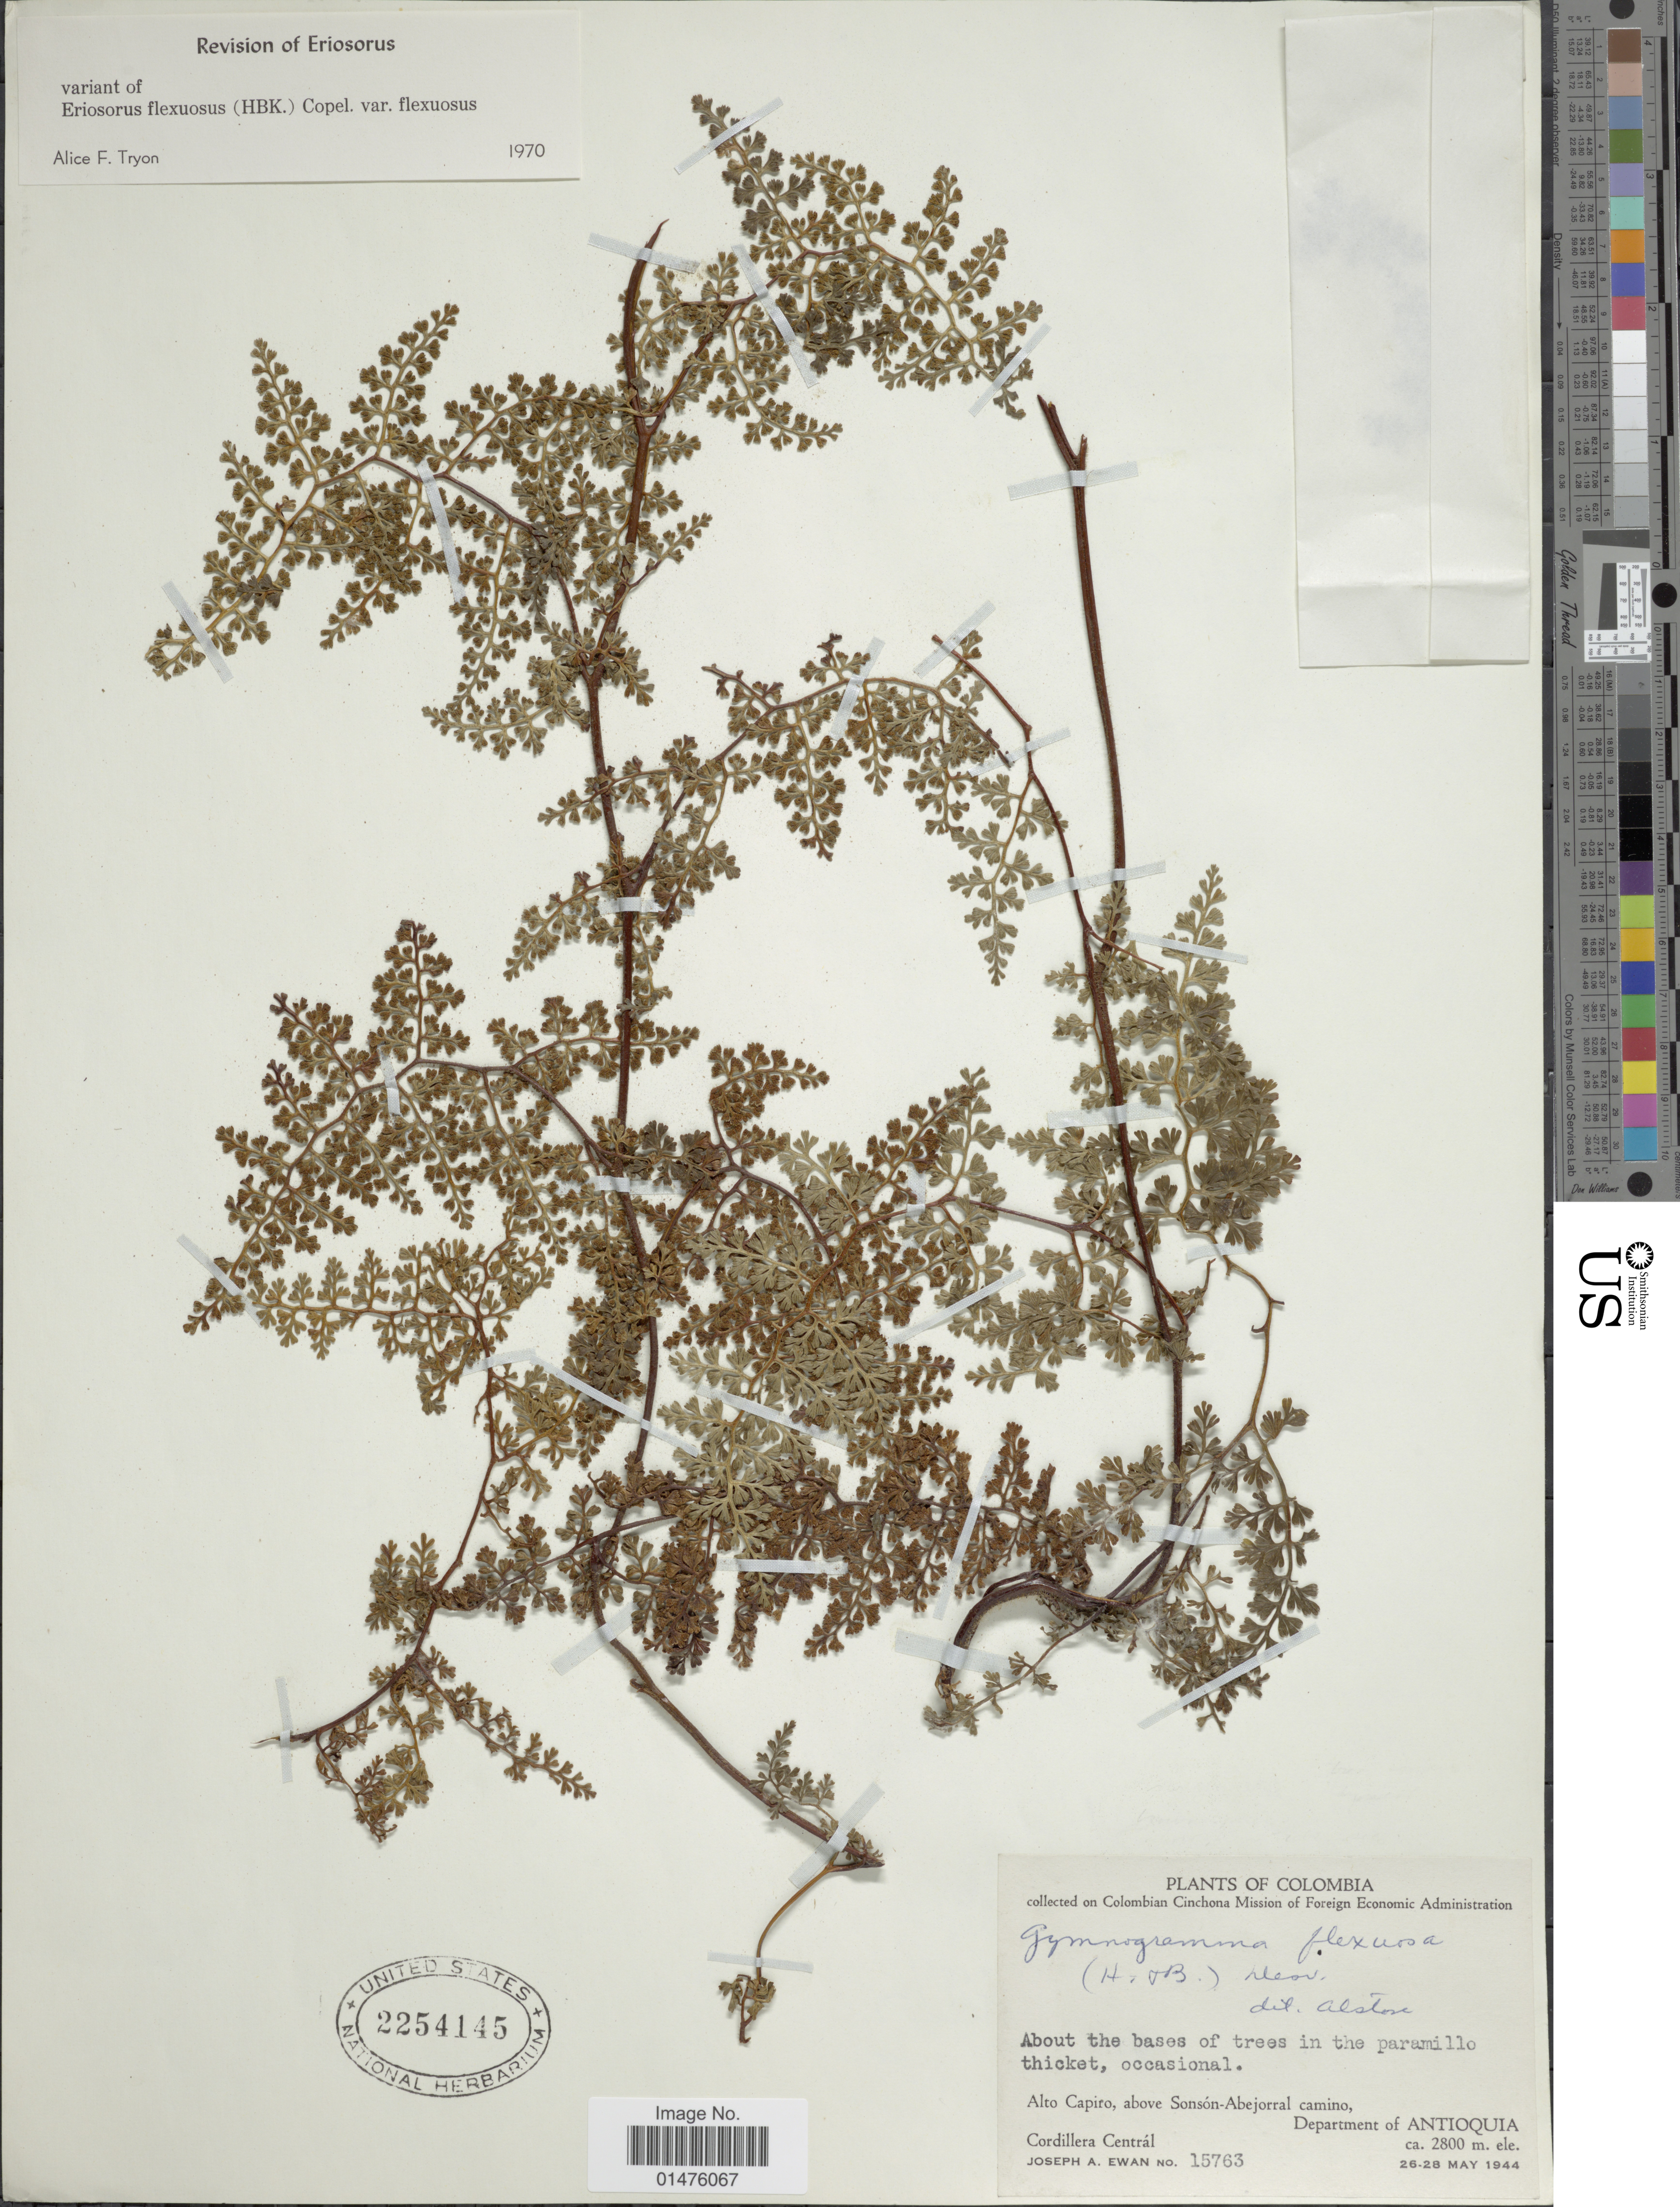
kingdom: Plantae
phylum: Tracheophyta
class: Polypodiopsida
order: Polypodiales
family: Pteridaceae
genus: Jamesonia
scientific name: Jamesonia flexuosa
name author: (Humb. & Bonpl.) Christenh.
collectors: J. A. Ewan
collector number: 15763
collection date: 1944-05-26/1944-05-28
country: Colombia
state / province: Antioquia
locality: Alto Capiro, above Sonsón-Abejorral camino, Cordillera Centrál, Department of Antioquia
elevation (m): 2800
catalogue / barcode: US 2254145